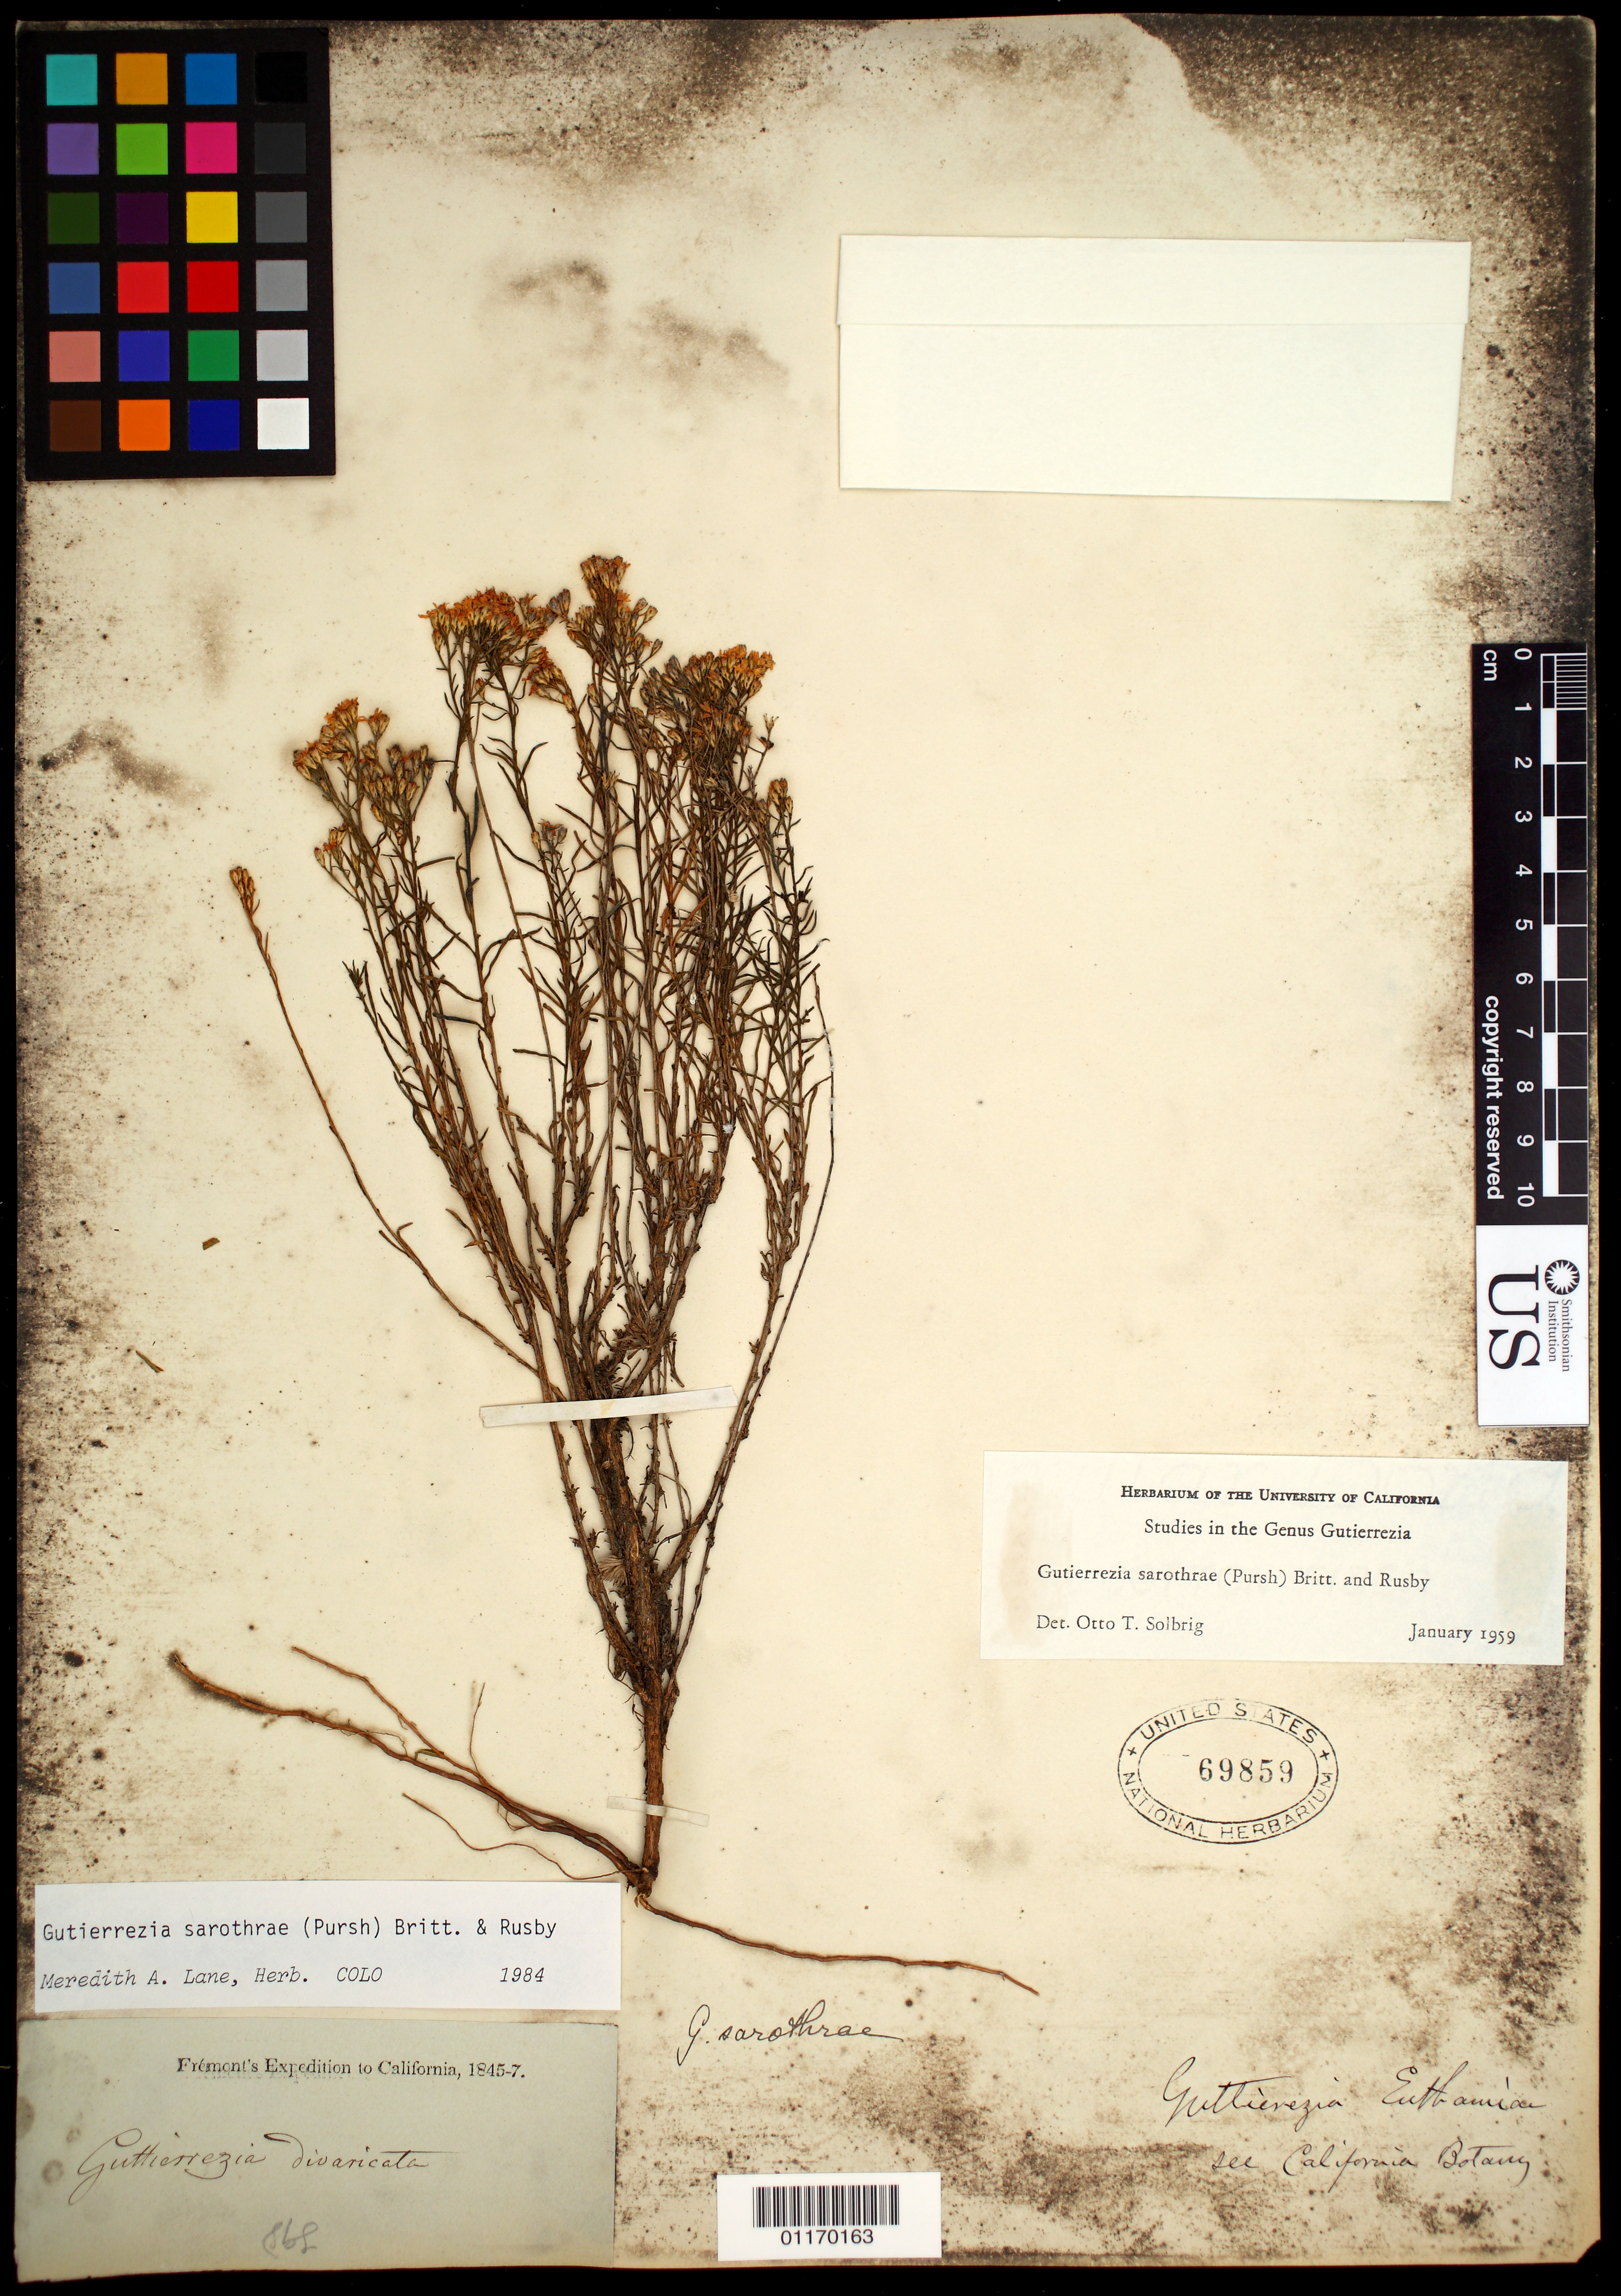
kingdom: Plantae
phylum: Tracheophyta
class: Magnoliopsida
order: Asterales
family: Asteraceae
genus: Gutierrezia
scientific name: Gutierrezia sarothrae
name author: (Pursh) Britton & Rusby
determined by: Lane, M. A.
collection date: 1845/1847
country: United States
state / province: California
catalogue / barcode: US 69859